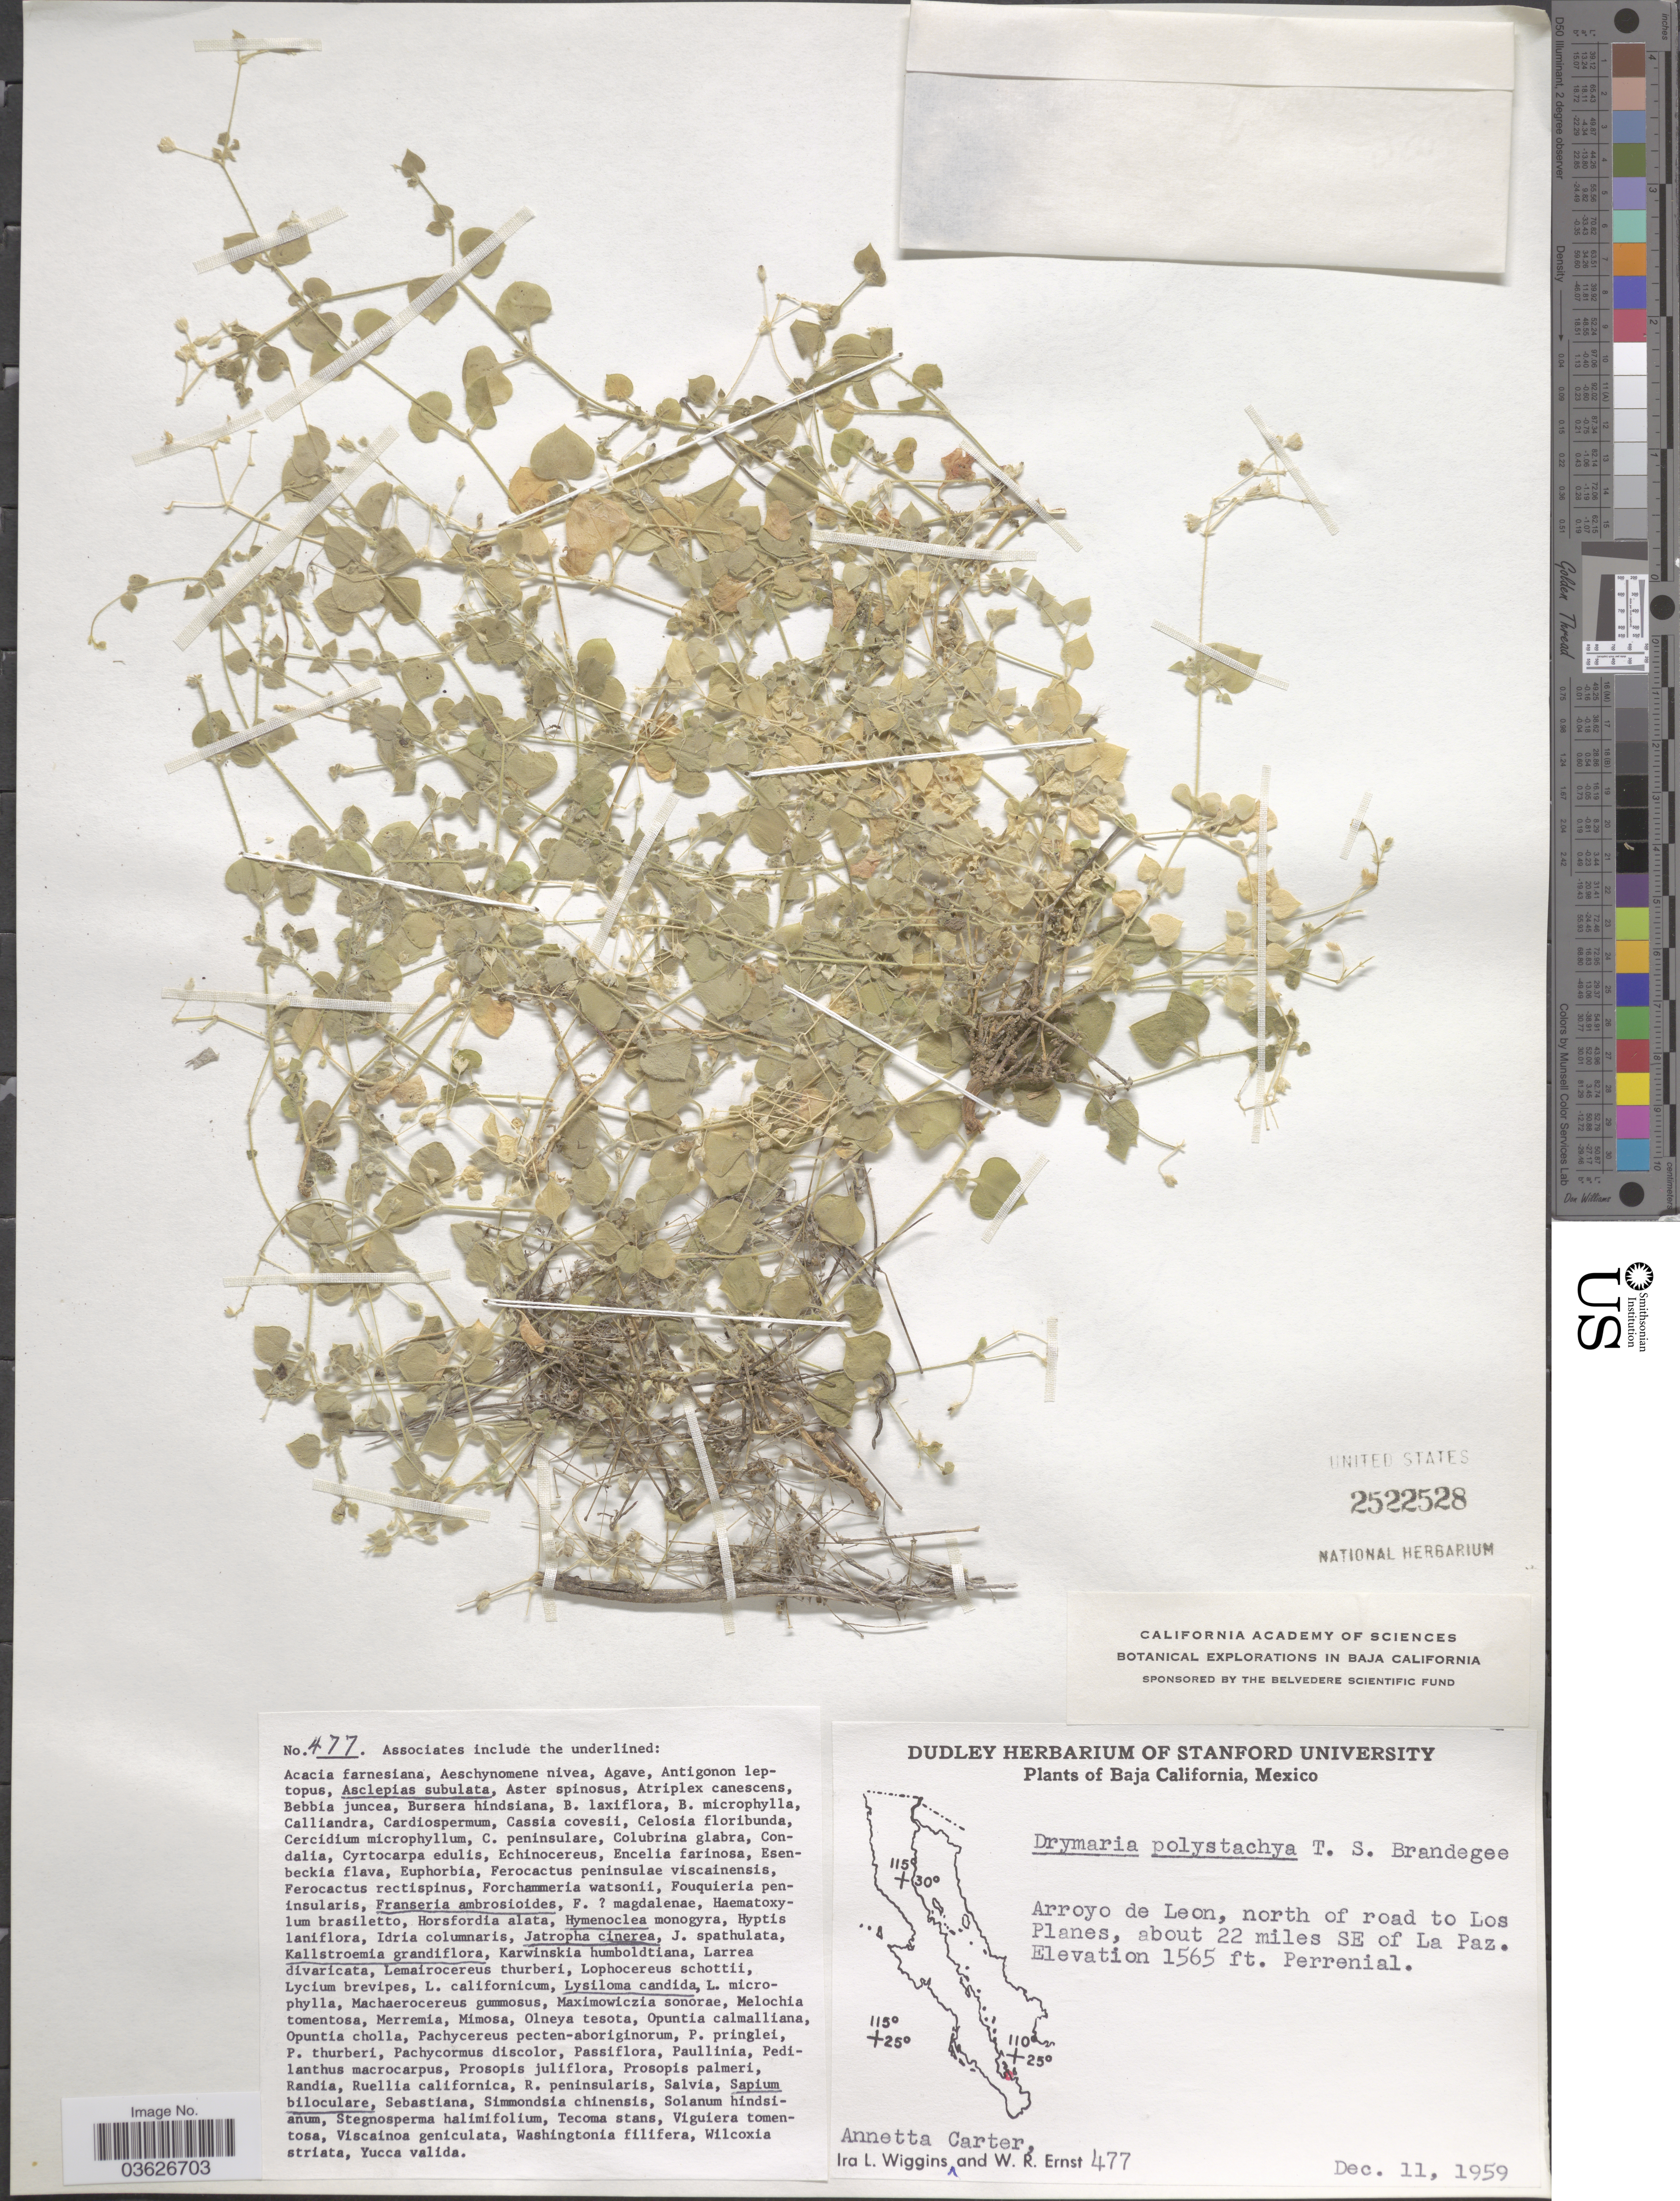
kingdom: Plantae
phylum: Tracheophyta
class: Magnoliopsida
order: Caryophyllales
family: Caryophyllaceae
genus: Drymaria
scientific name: Drymaria polystachya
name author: Brandegee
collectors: I. L. Wiggins, A. Carter & W. R. Ernst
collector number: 477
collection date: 1959-12-11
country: Mexico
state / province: Baja California Sur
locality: Arroyo de Leon, north of road to Los Planes, about 22 miles SE of La Paz.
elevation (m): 477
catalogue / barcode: US 2522528